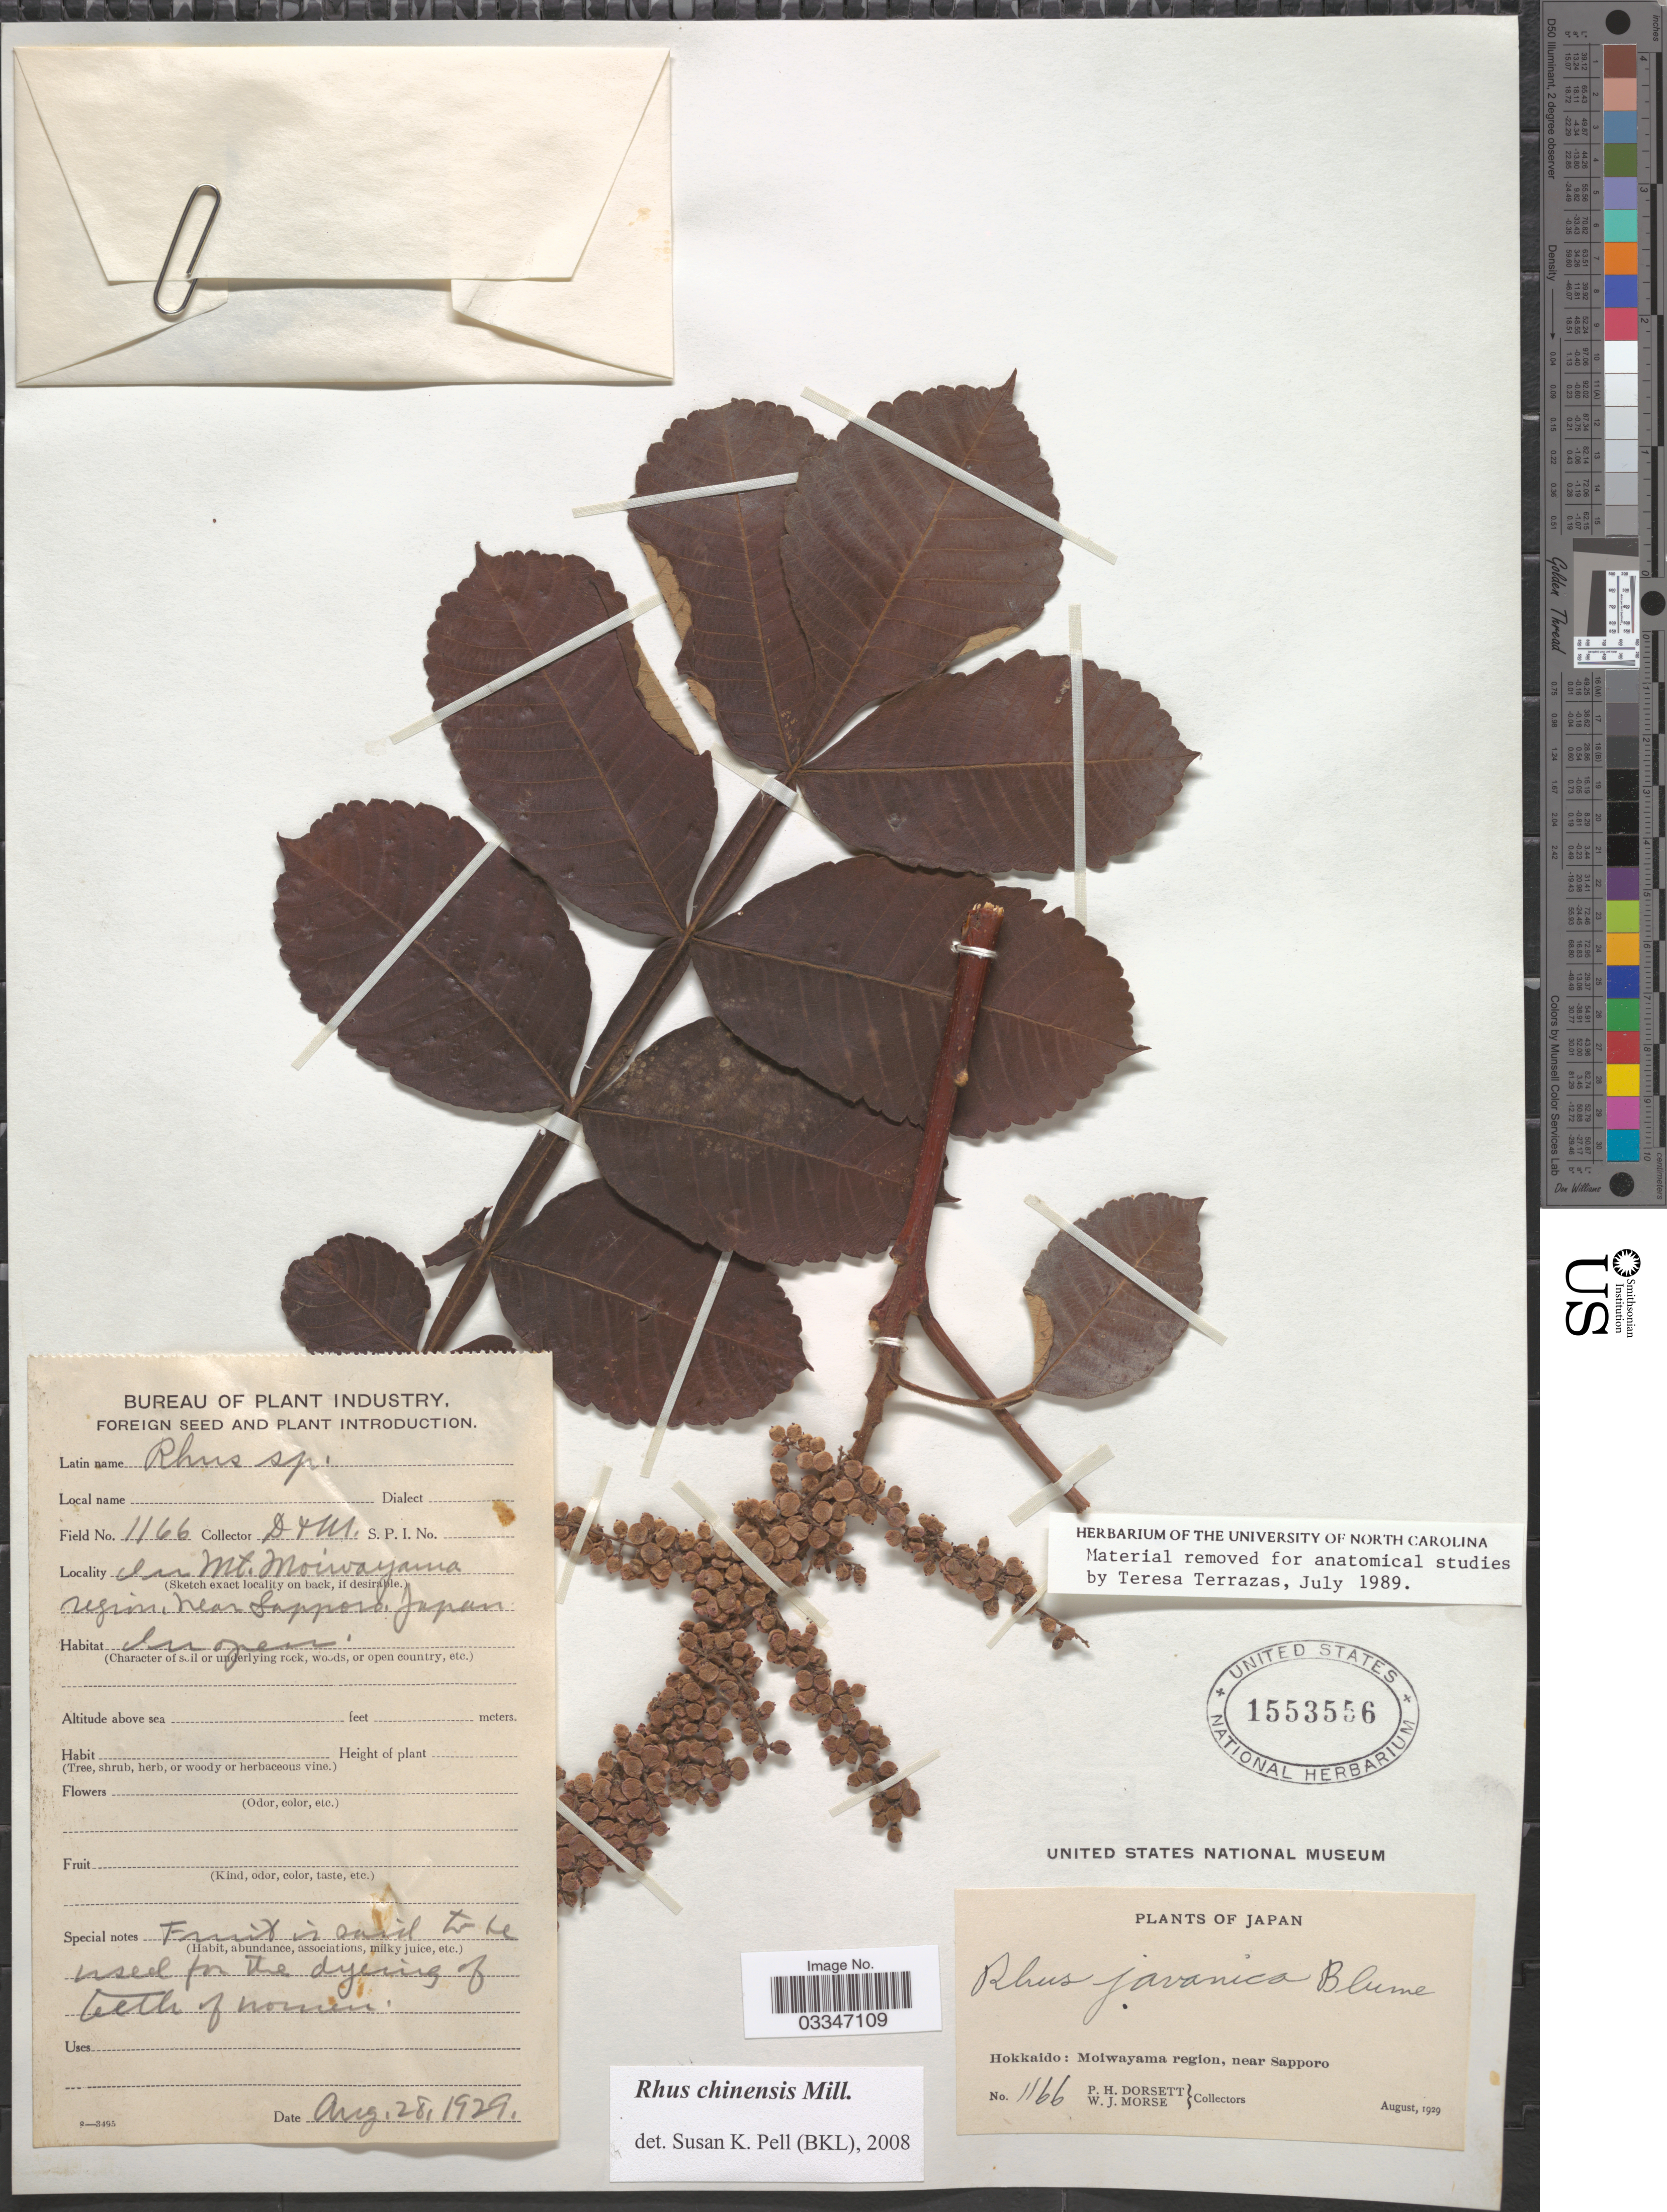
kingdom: Plantae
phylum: Tracheophyta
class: Magnoliopsida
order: Sapindales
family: Anacardiaceae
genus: Rhus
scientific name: Rhus chinensis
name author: Mill.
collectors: P. H. Dorsett & W. J. Morse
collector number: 1166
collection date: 1929-08-28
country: Japan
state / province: Hokkaidō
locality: Hokkaido: In Mt. Moiwayama region, near Sapporo.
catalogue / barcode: US 1553556